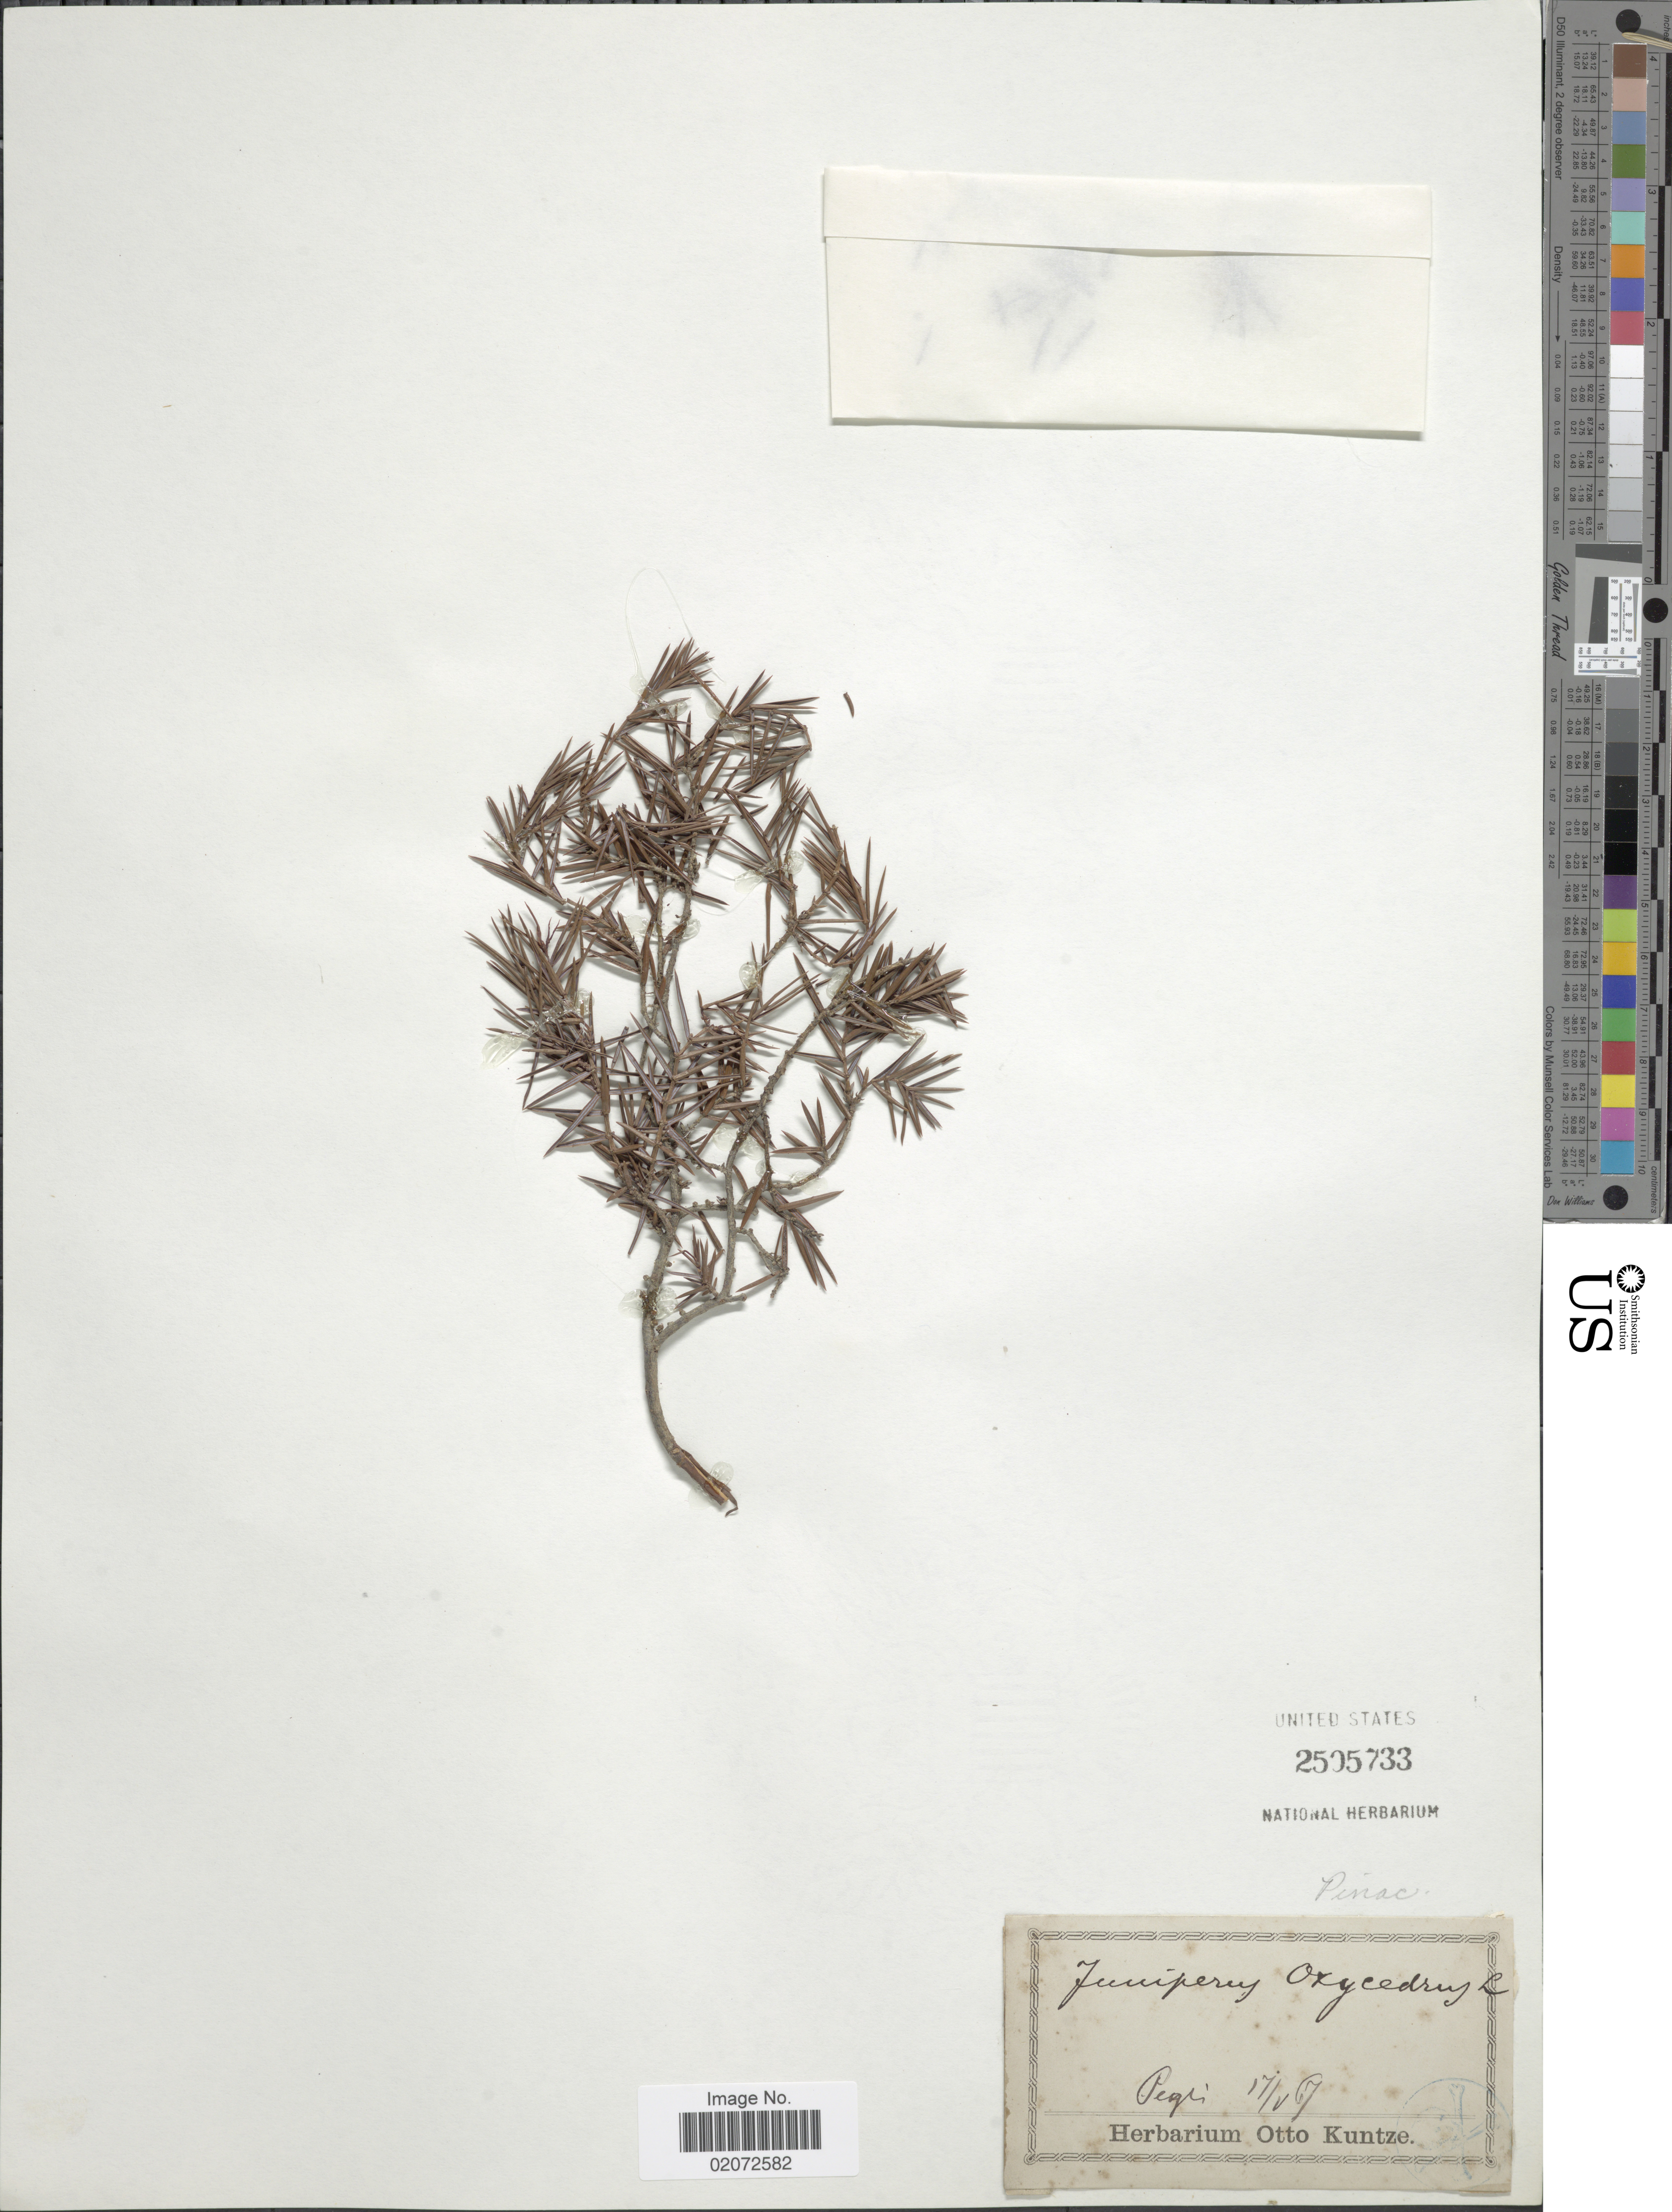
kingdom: Plantae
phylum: Tracheophyta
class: Pinopsida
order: Pinales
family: Cupressaceae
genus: Juniperus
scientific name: Juniperus oxycedrus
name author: L.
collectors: ex herb. Otto Kuntze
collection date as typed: Transcribed d/m/y: 17/5/67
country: Italy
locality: Pegi [interpreted]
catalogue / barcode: US 2505733